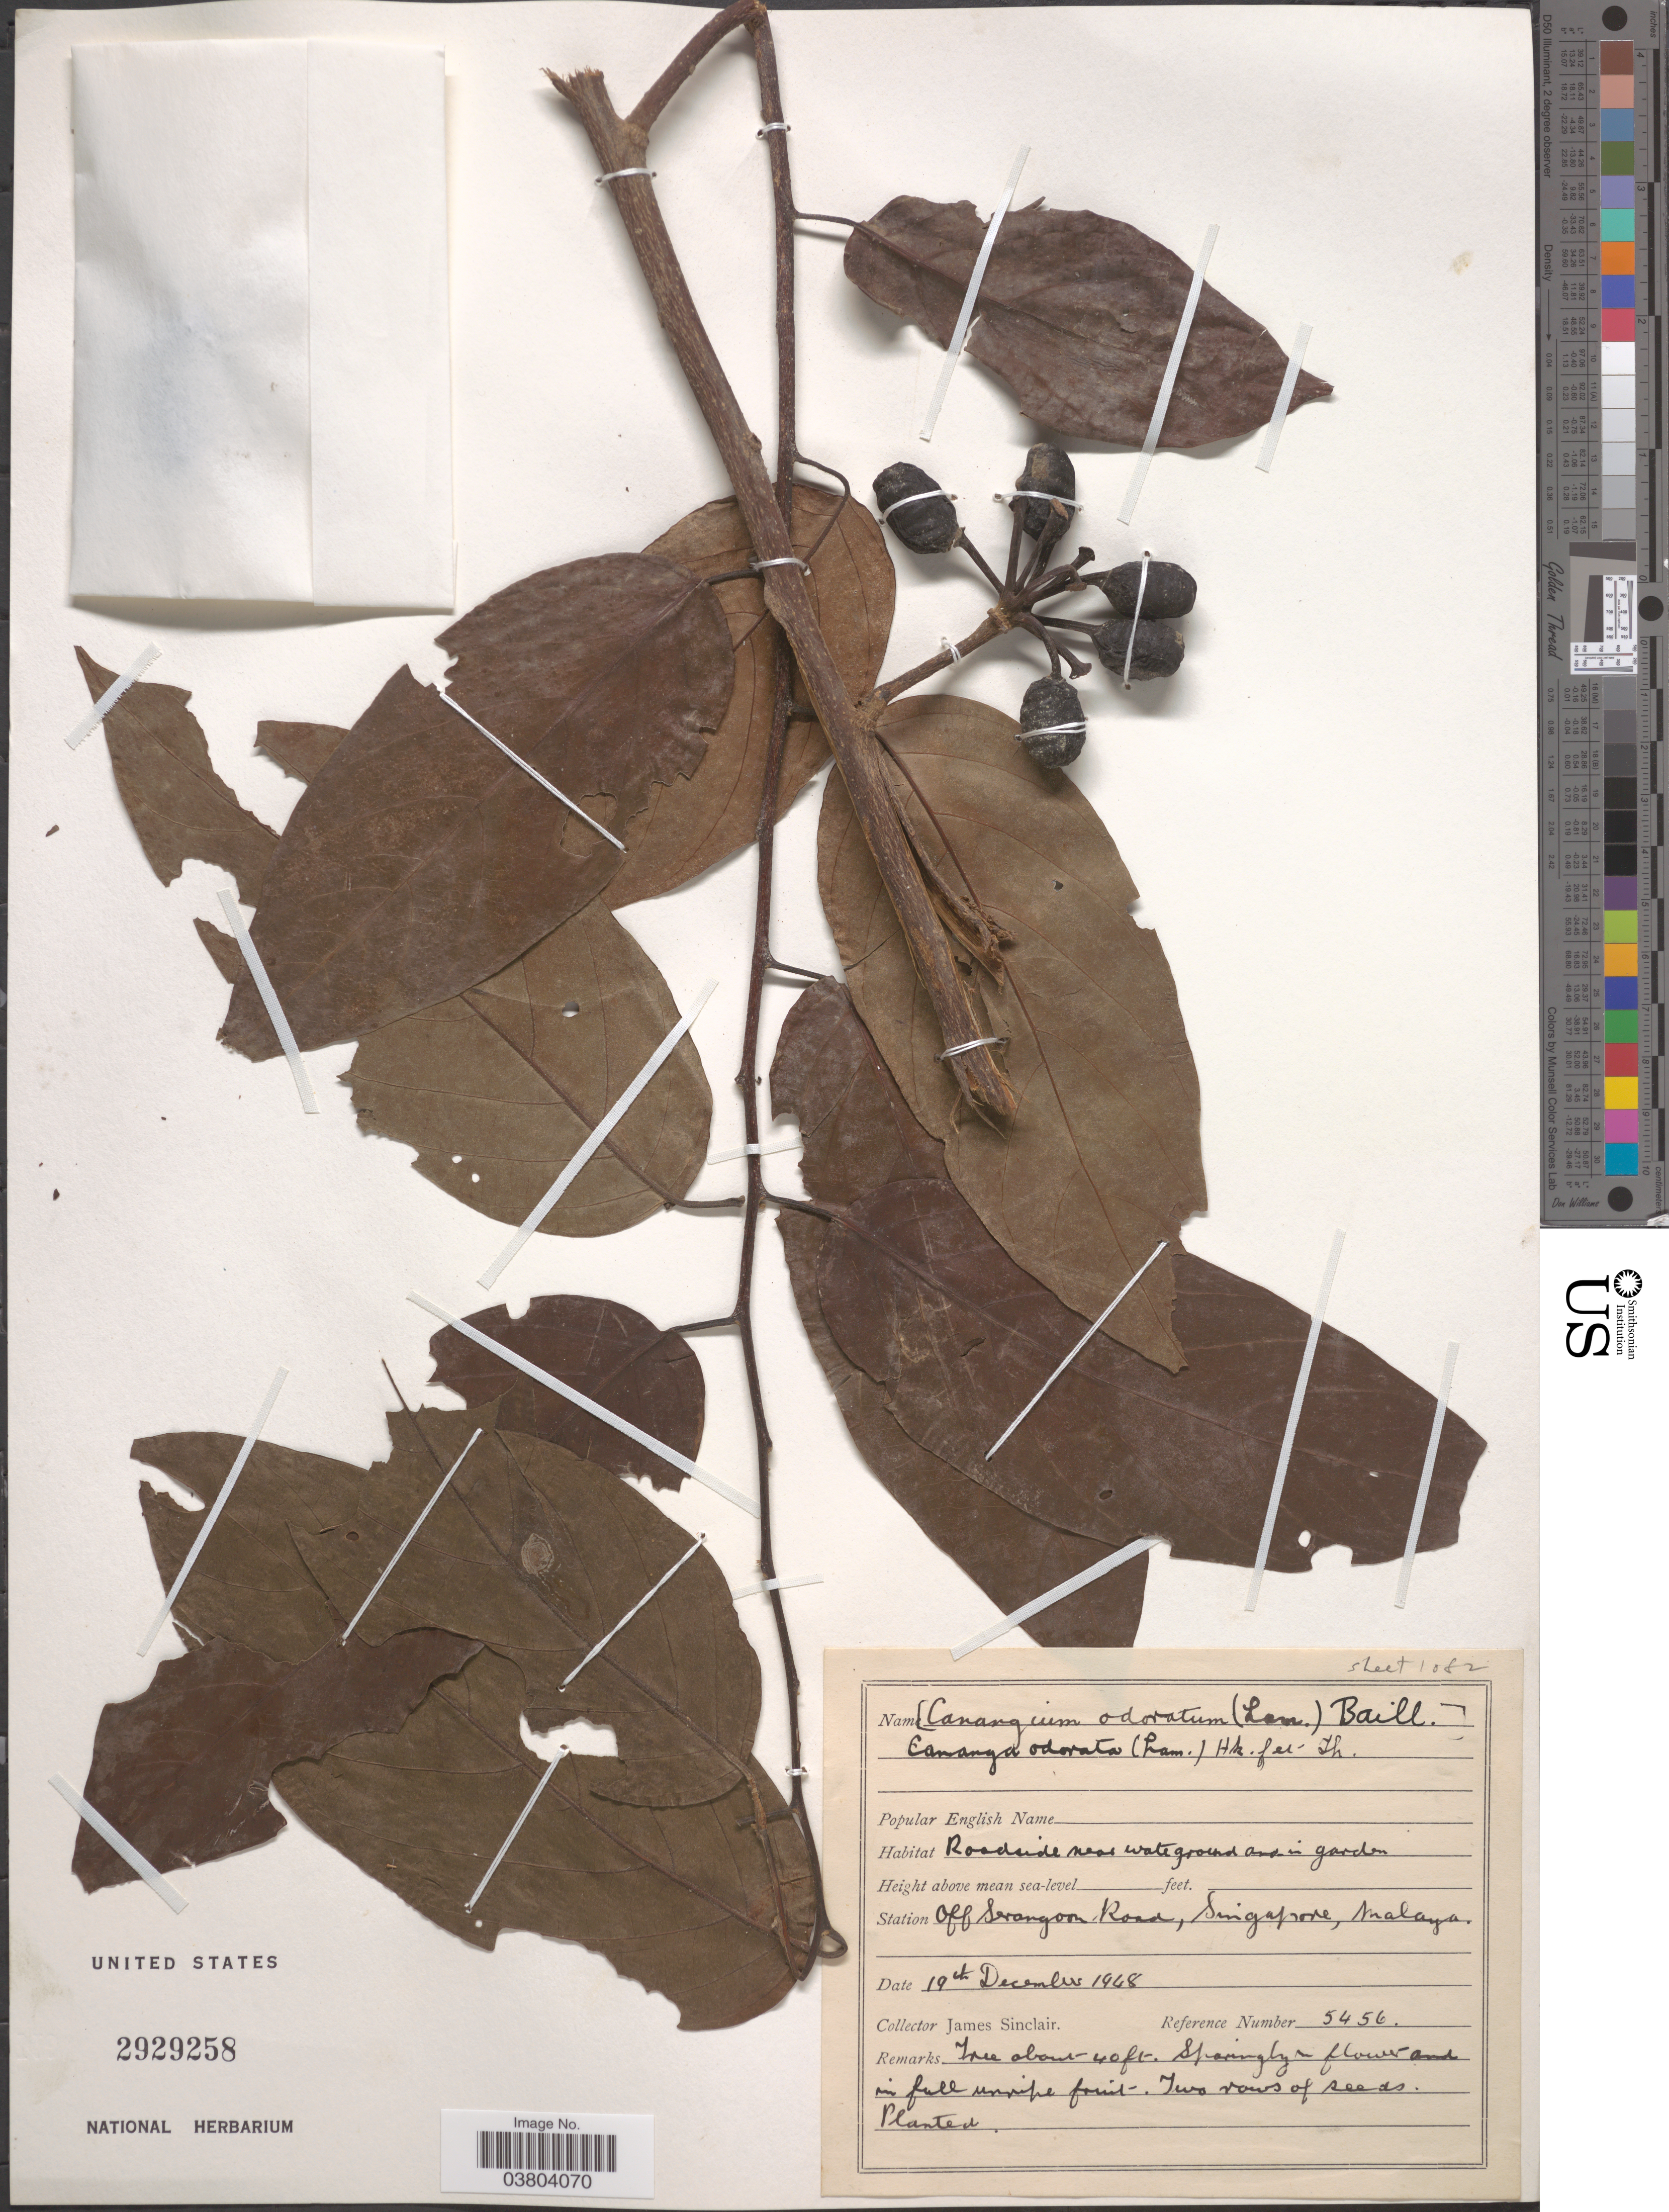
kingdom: Plantae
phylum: Tracheophyta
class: Magnoliopsida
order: Magnoliales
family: Annonaceae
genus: Cananga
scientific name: Cananga odorata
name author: (Lam.) Hook. f. & Thomson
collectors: J. Sinclair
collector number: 5456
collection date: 1948-12-19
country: Singapore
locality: Station off Serangoon Road, Malaya. Roadside near waste ground and in garden.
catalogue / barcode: US 2929258